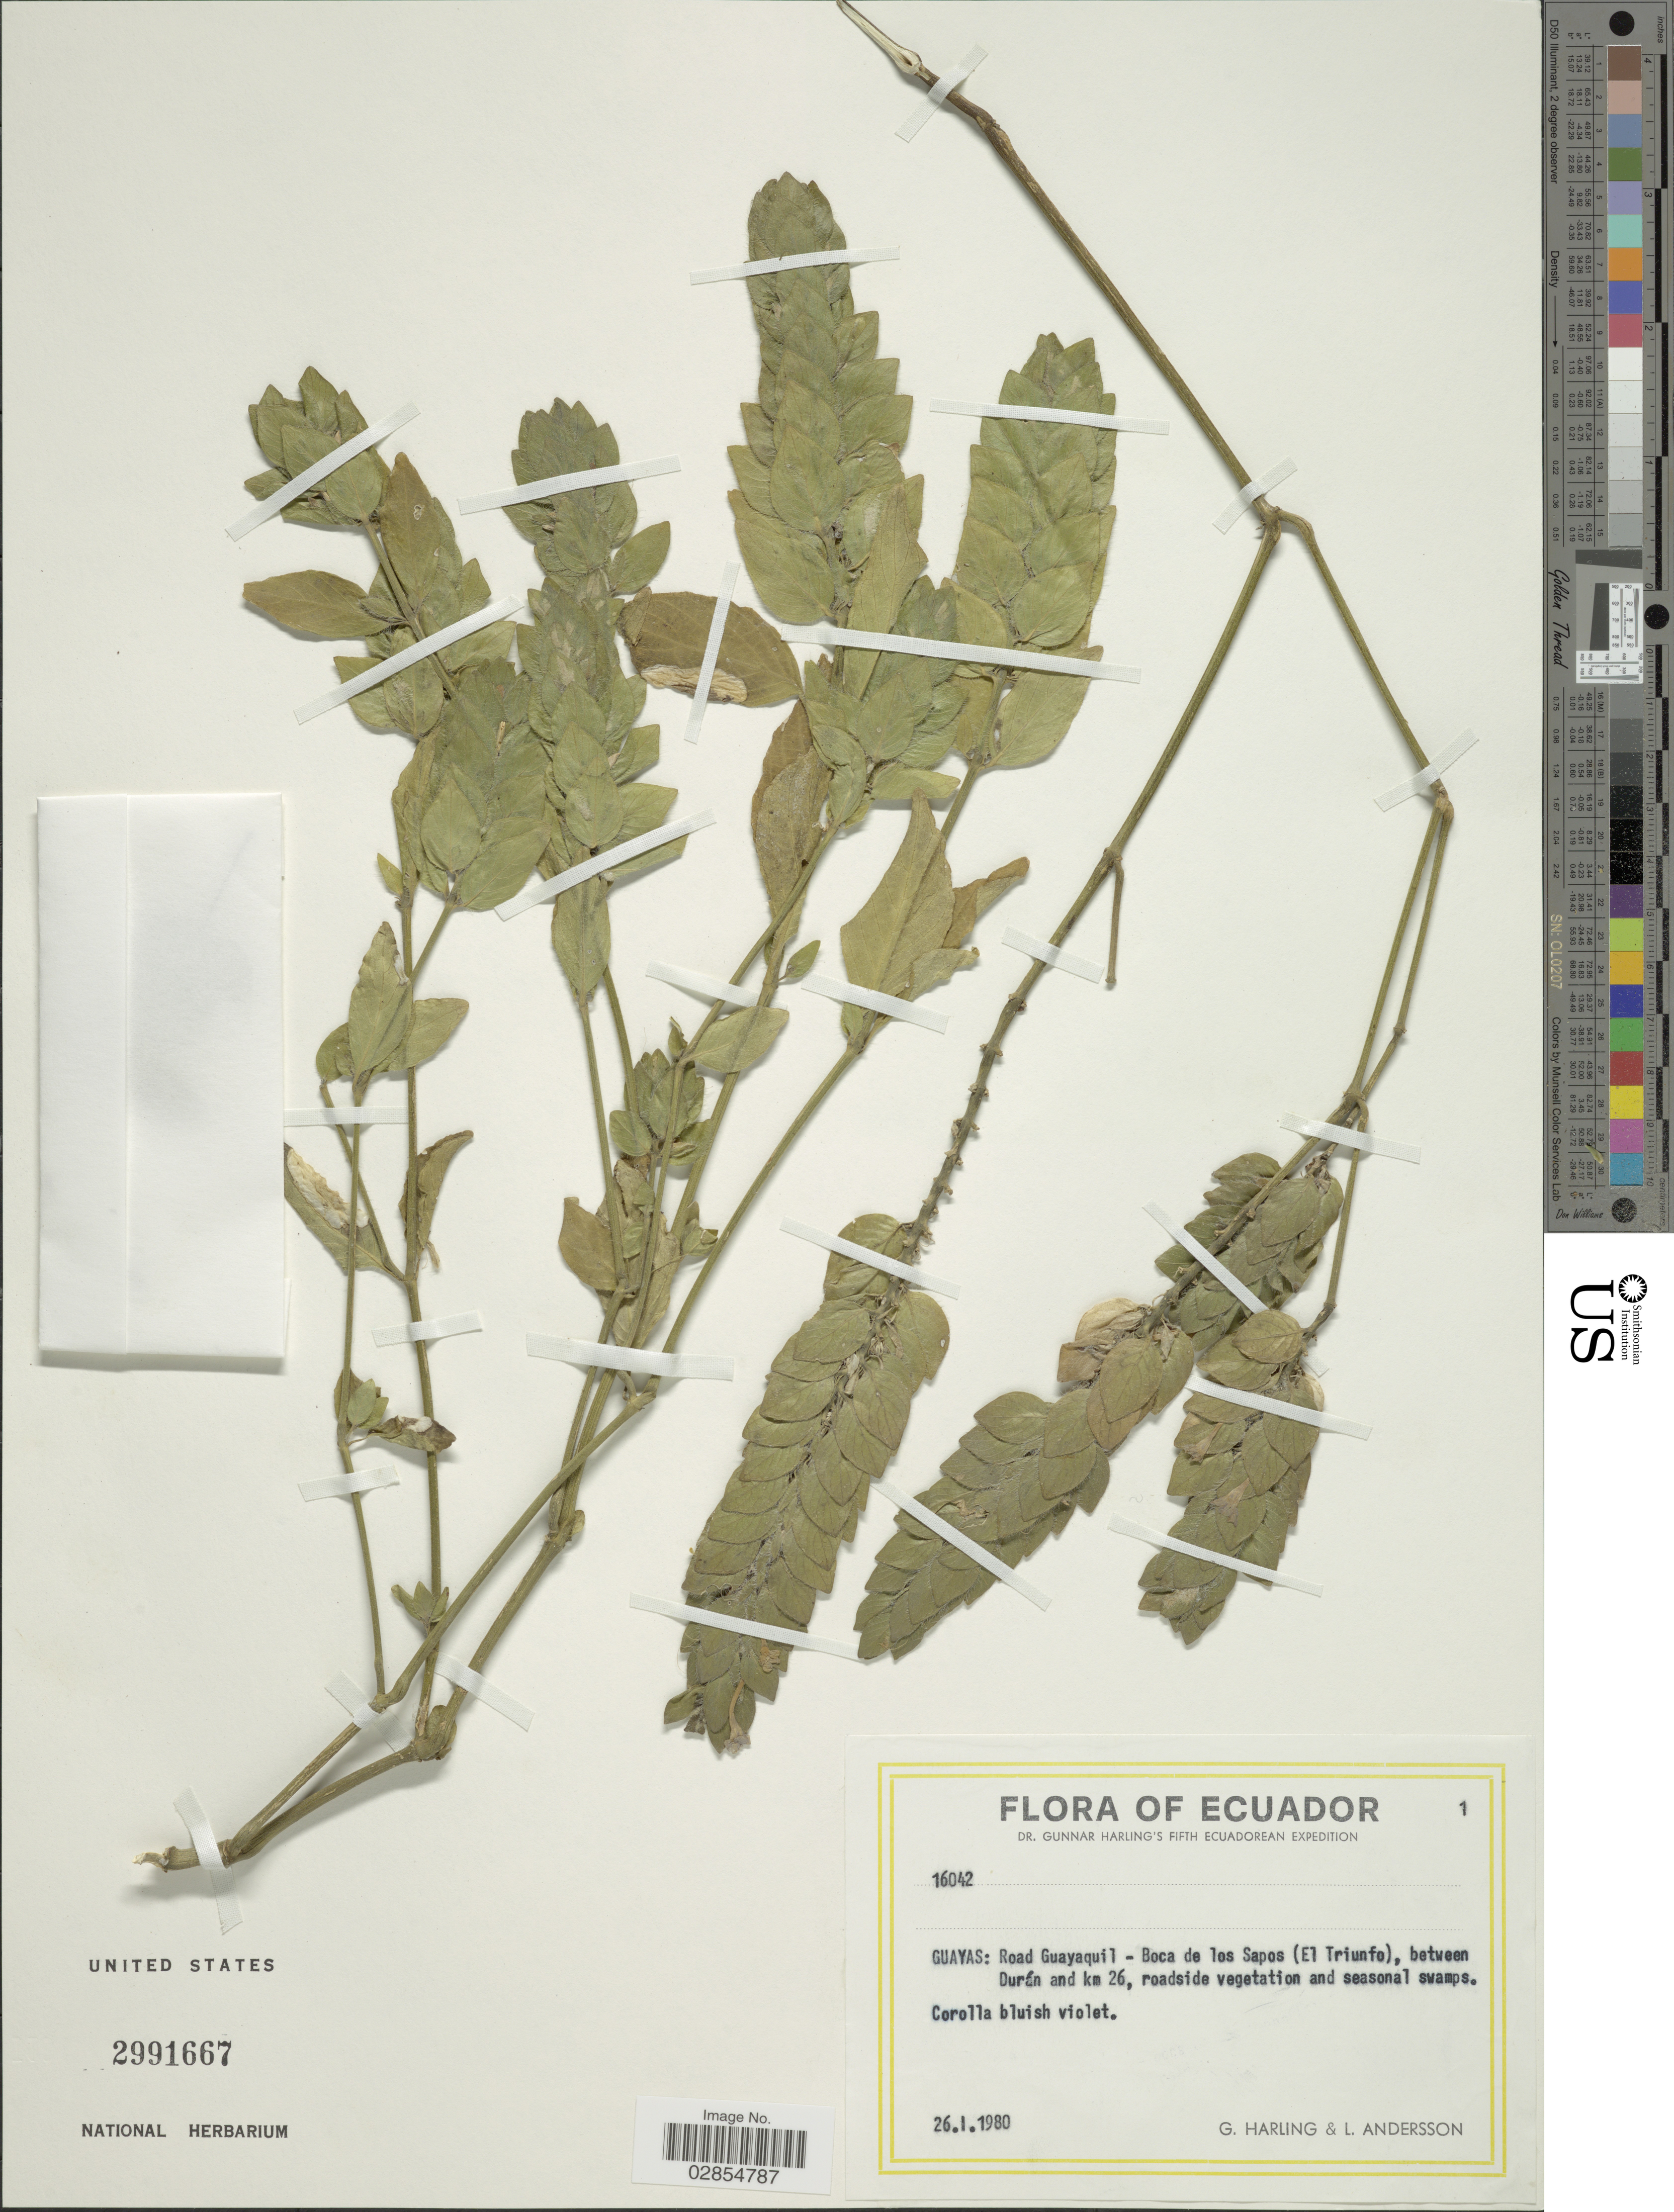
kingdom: Plantae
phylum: Tracheophyta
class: Magnoliopsida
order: Lamiales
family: Acanthaceae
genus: Blechum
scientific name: Blechum brownei f. puberulum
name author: Leonard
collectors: G. Harling & L. Andersson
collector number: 16042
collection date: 1980-01-26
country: Ecuador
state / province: Guayas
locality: Guayas: Road Guayaquil - Boca de les Sapos (El Triunfo), between Durán and km 26.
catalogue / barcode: US 2991667